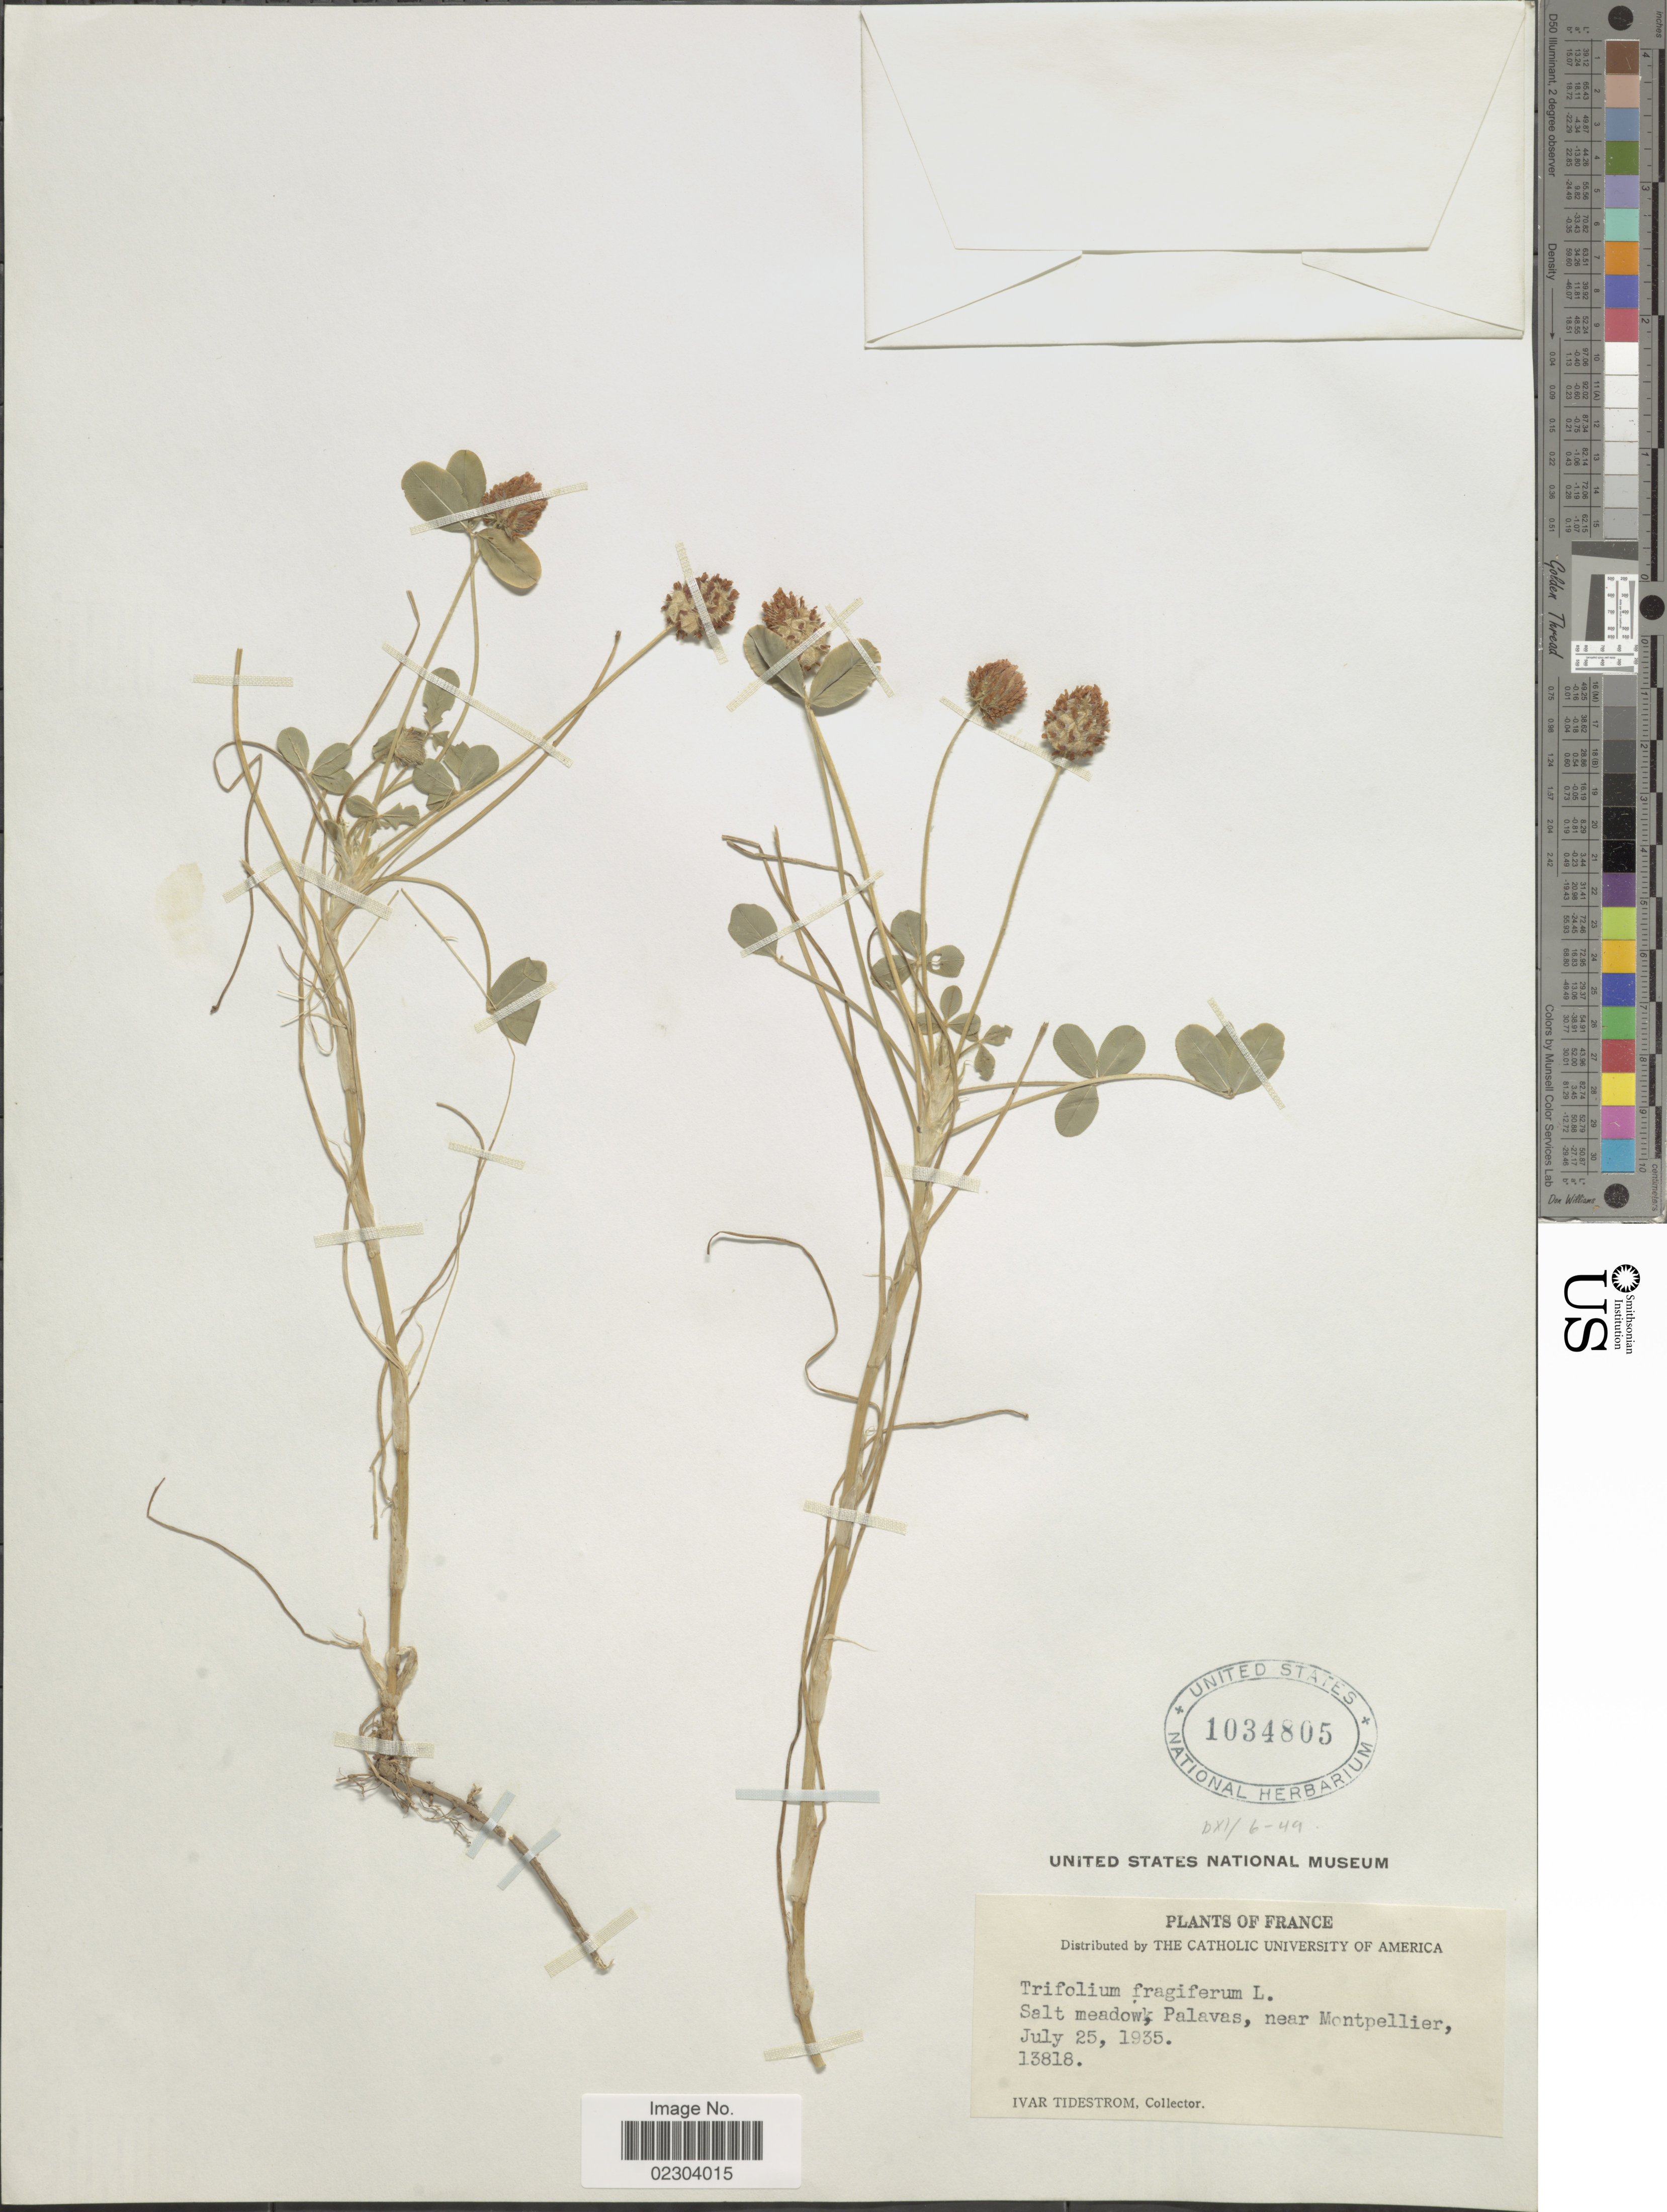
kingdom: Plantae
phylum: Tracheophyta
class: Magnoliopsida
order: Fabales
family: Fabaceae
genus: Trifolium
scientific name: Trifolium fragiferum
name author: L.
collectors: I. F. Tidestrom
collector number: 13818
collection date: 1935-07-25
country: France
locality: Salt meadow, Palavas, near Montpellier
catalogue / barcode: US 1034805